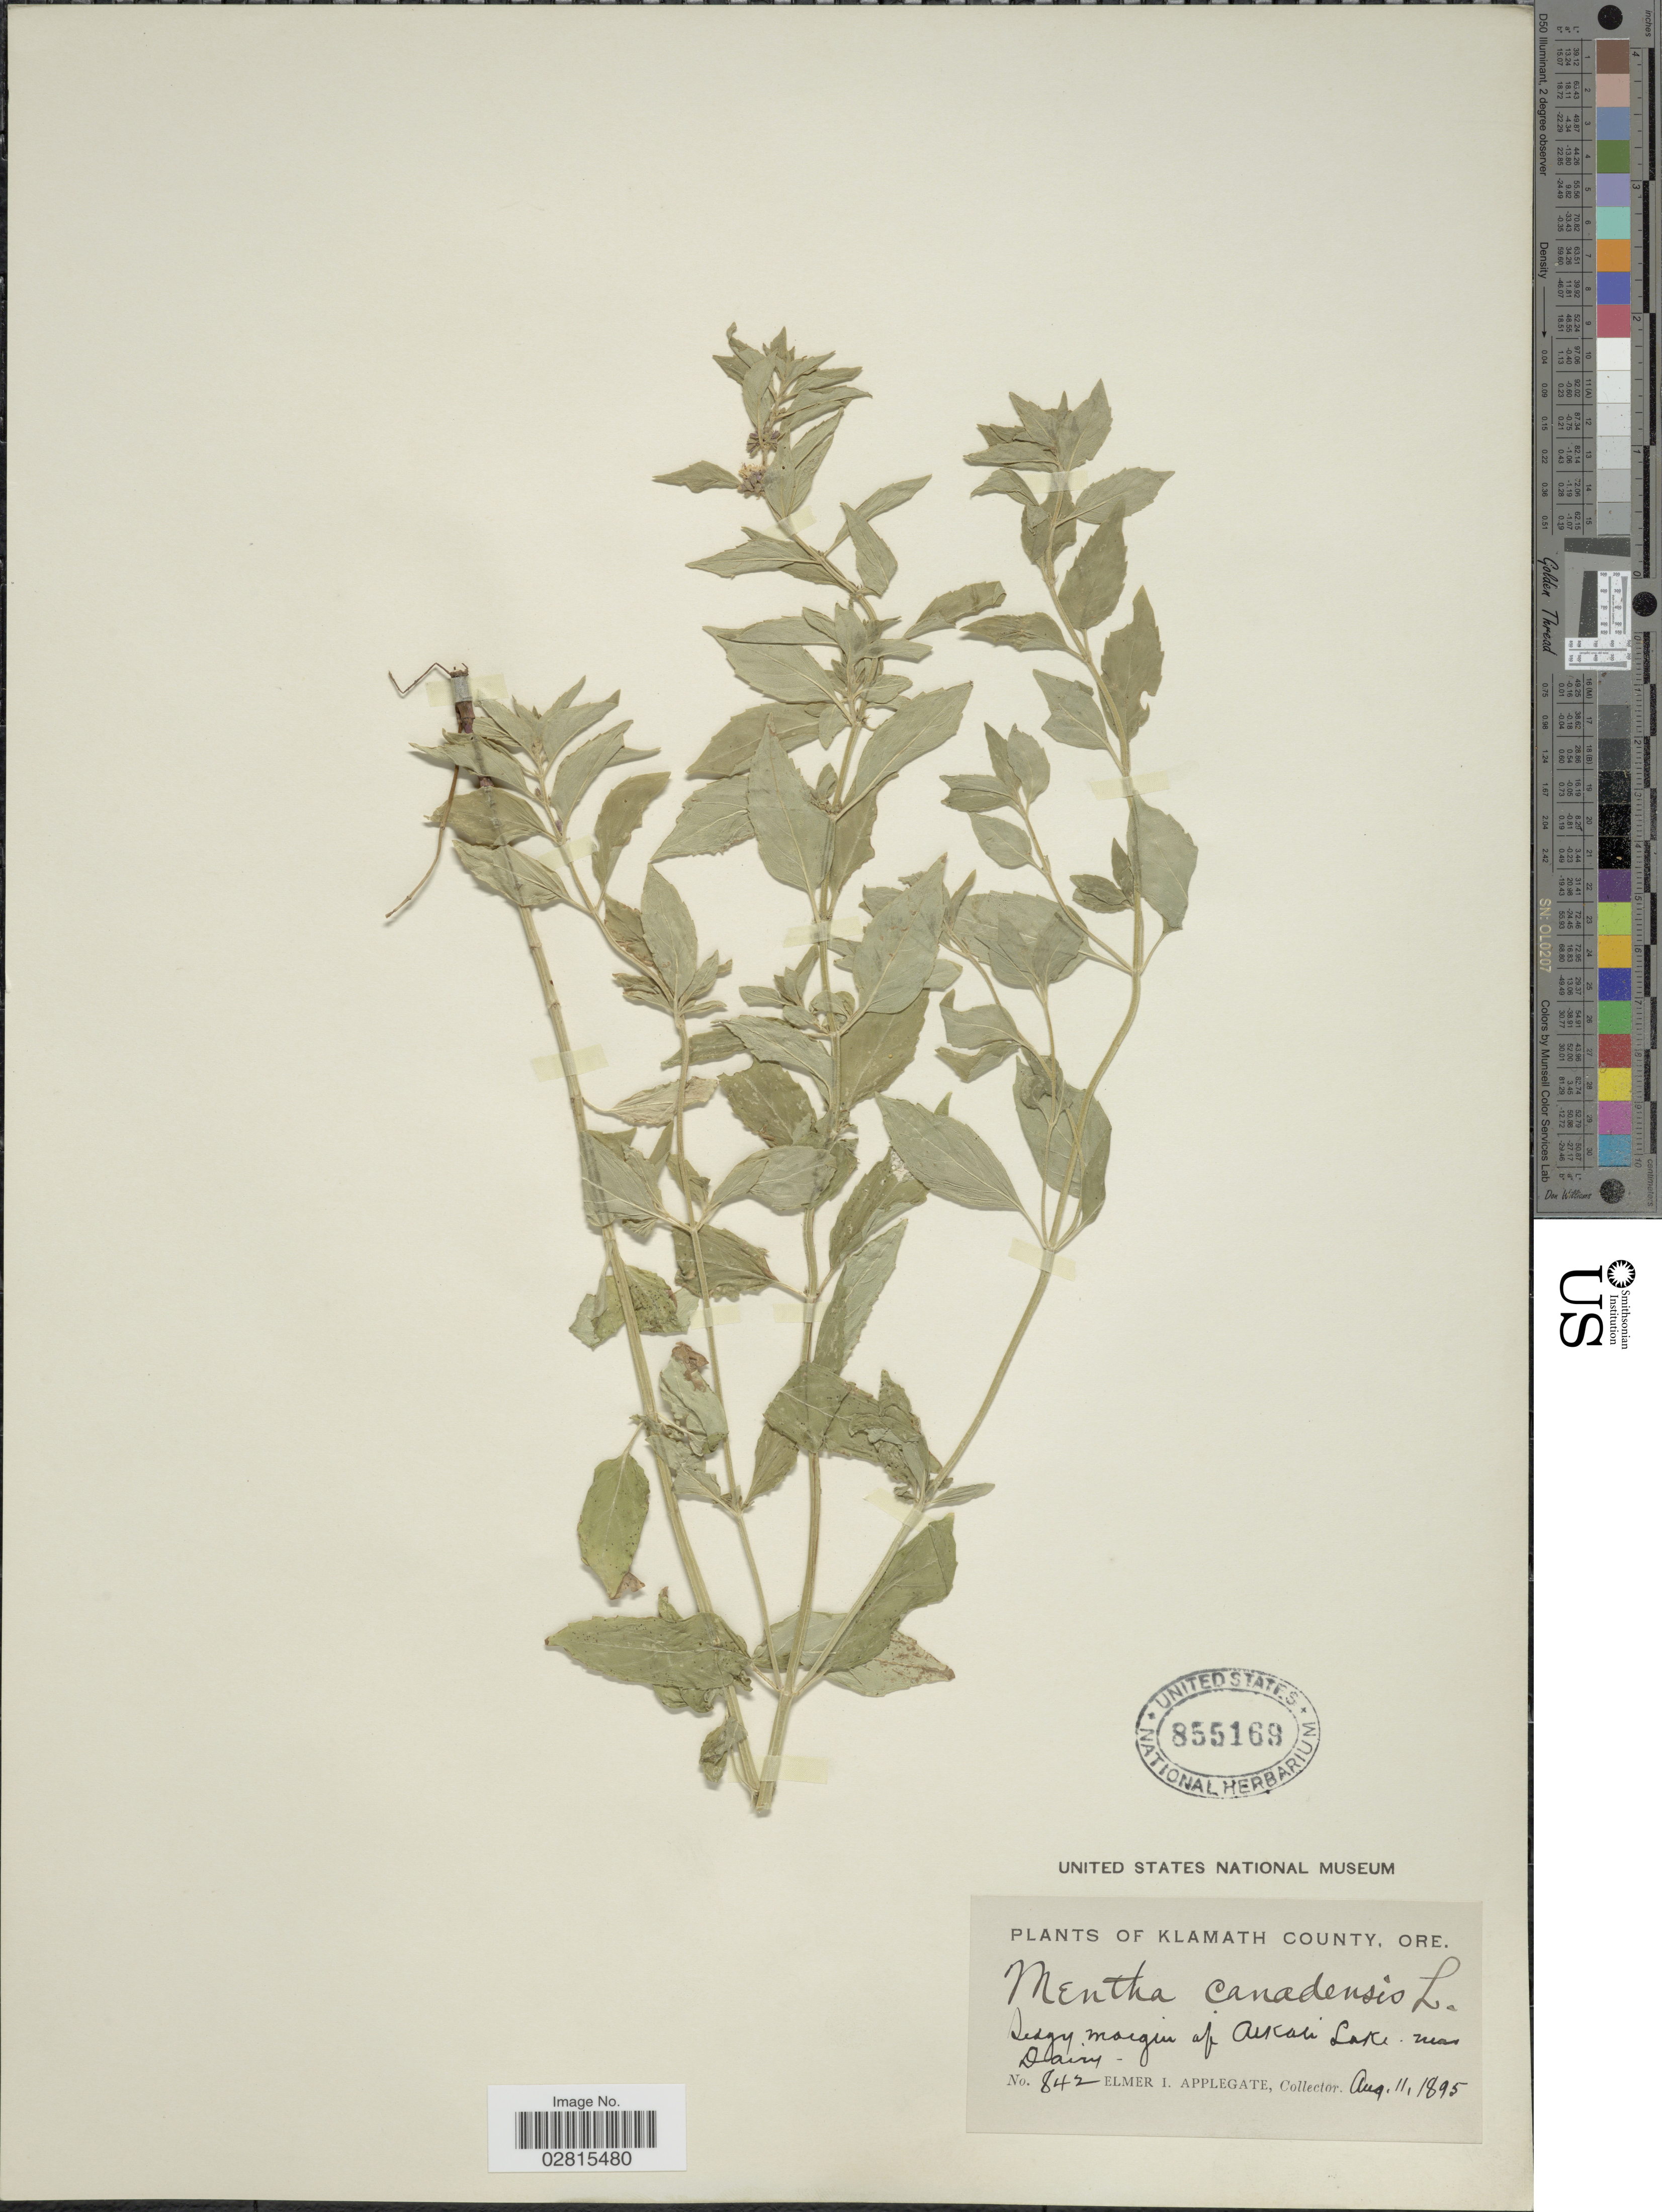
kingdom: Plantae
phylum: Tracheophyta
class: Magnoliopsida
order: Lamiales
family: Lamiaceae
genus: Mentha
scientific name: Mentha canadensis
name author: L.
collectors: E. I. Applegate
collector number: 842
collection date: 1895-08-11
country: United States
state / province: Oregon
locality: Klamath County, Ore., Alkali Lake, near Dairy.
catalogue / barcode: US 855169